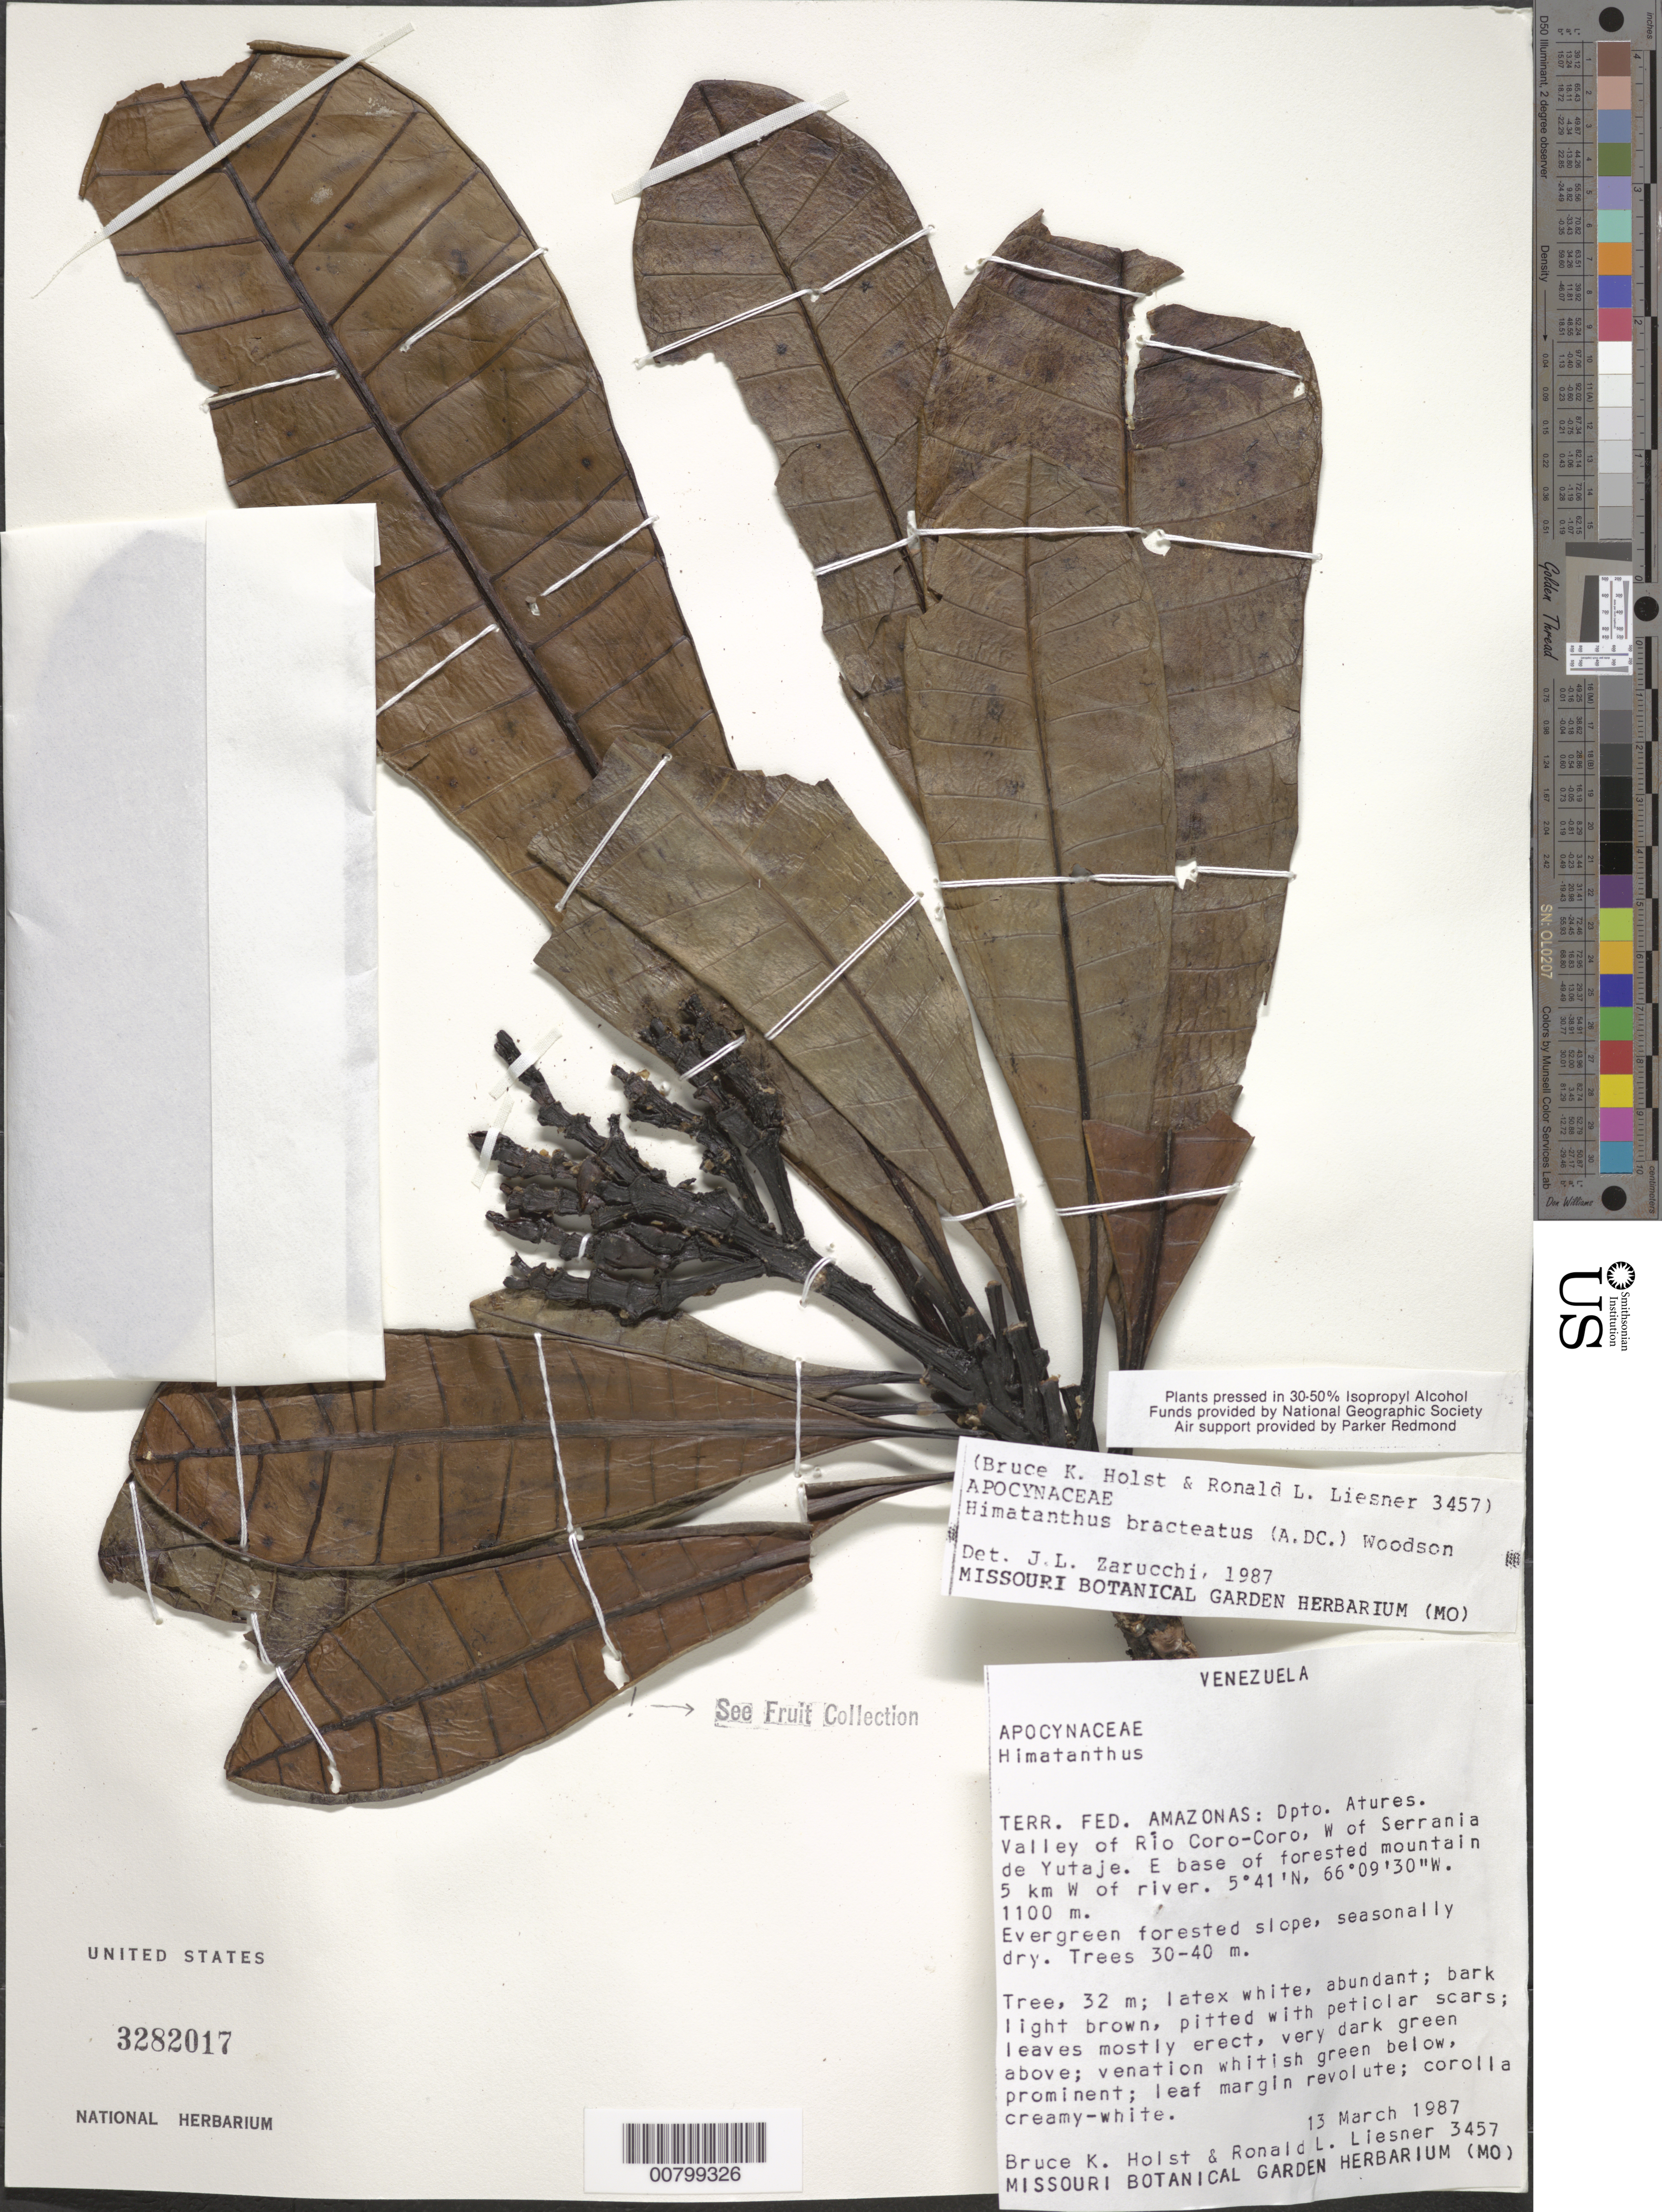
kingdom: Plantae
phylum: Tracheophyta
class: Magnoliopsida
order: Gentianales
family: Apocynaceae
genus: Himatanthus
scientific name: Himatanthus bracteatus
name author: (A. DC.) Woodson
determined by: Zarucchi, J. L.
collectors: B. Holst & R. L. Liesner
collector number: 3457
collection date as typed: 13-Mar-87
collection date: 1987-03-13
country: Venezuela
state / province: Amazonas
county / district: Atures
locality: Río Coro-Coro valley, W of Serrania de Yutajé; E base of mountain 5 km W of river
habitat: Evergreen forested slope, seasonally dry, trees 30-40 m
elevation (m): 1100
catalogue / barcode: US 3282017